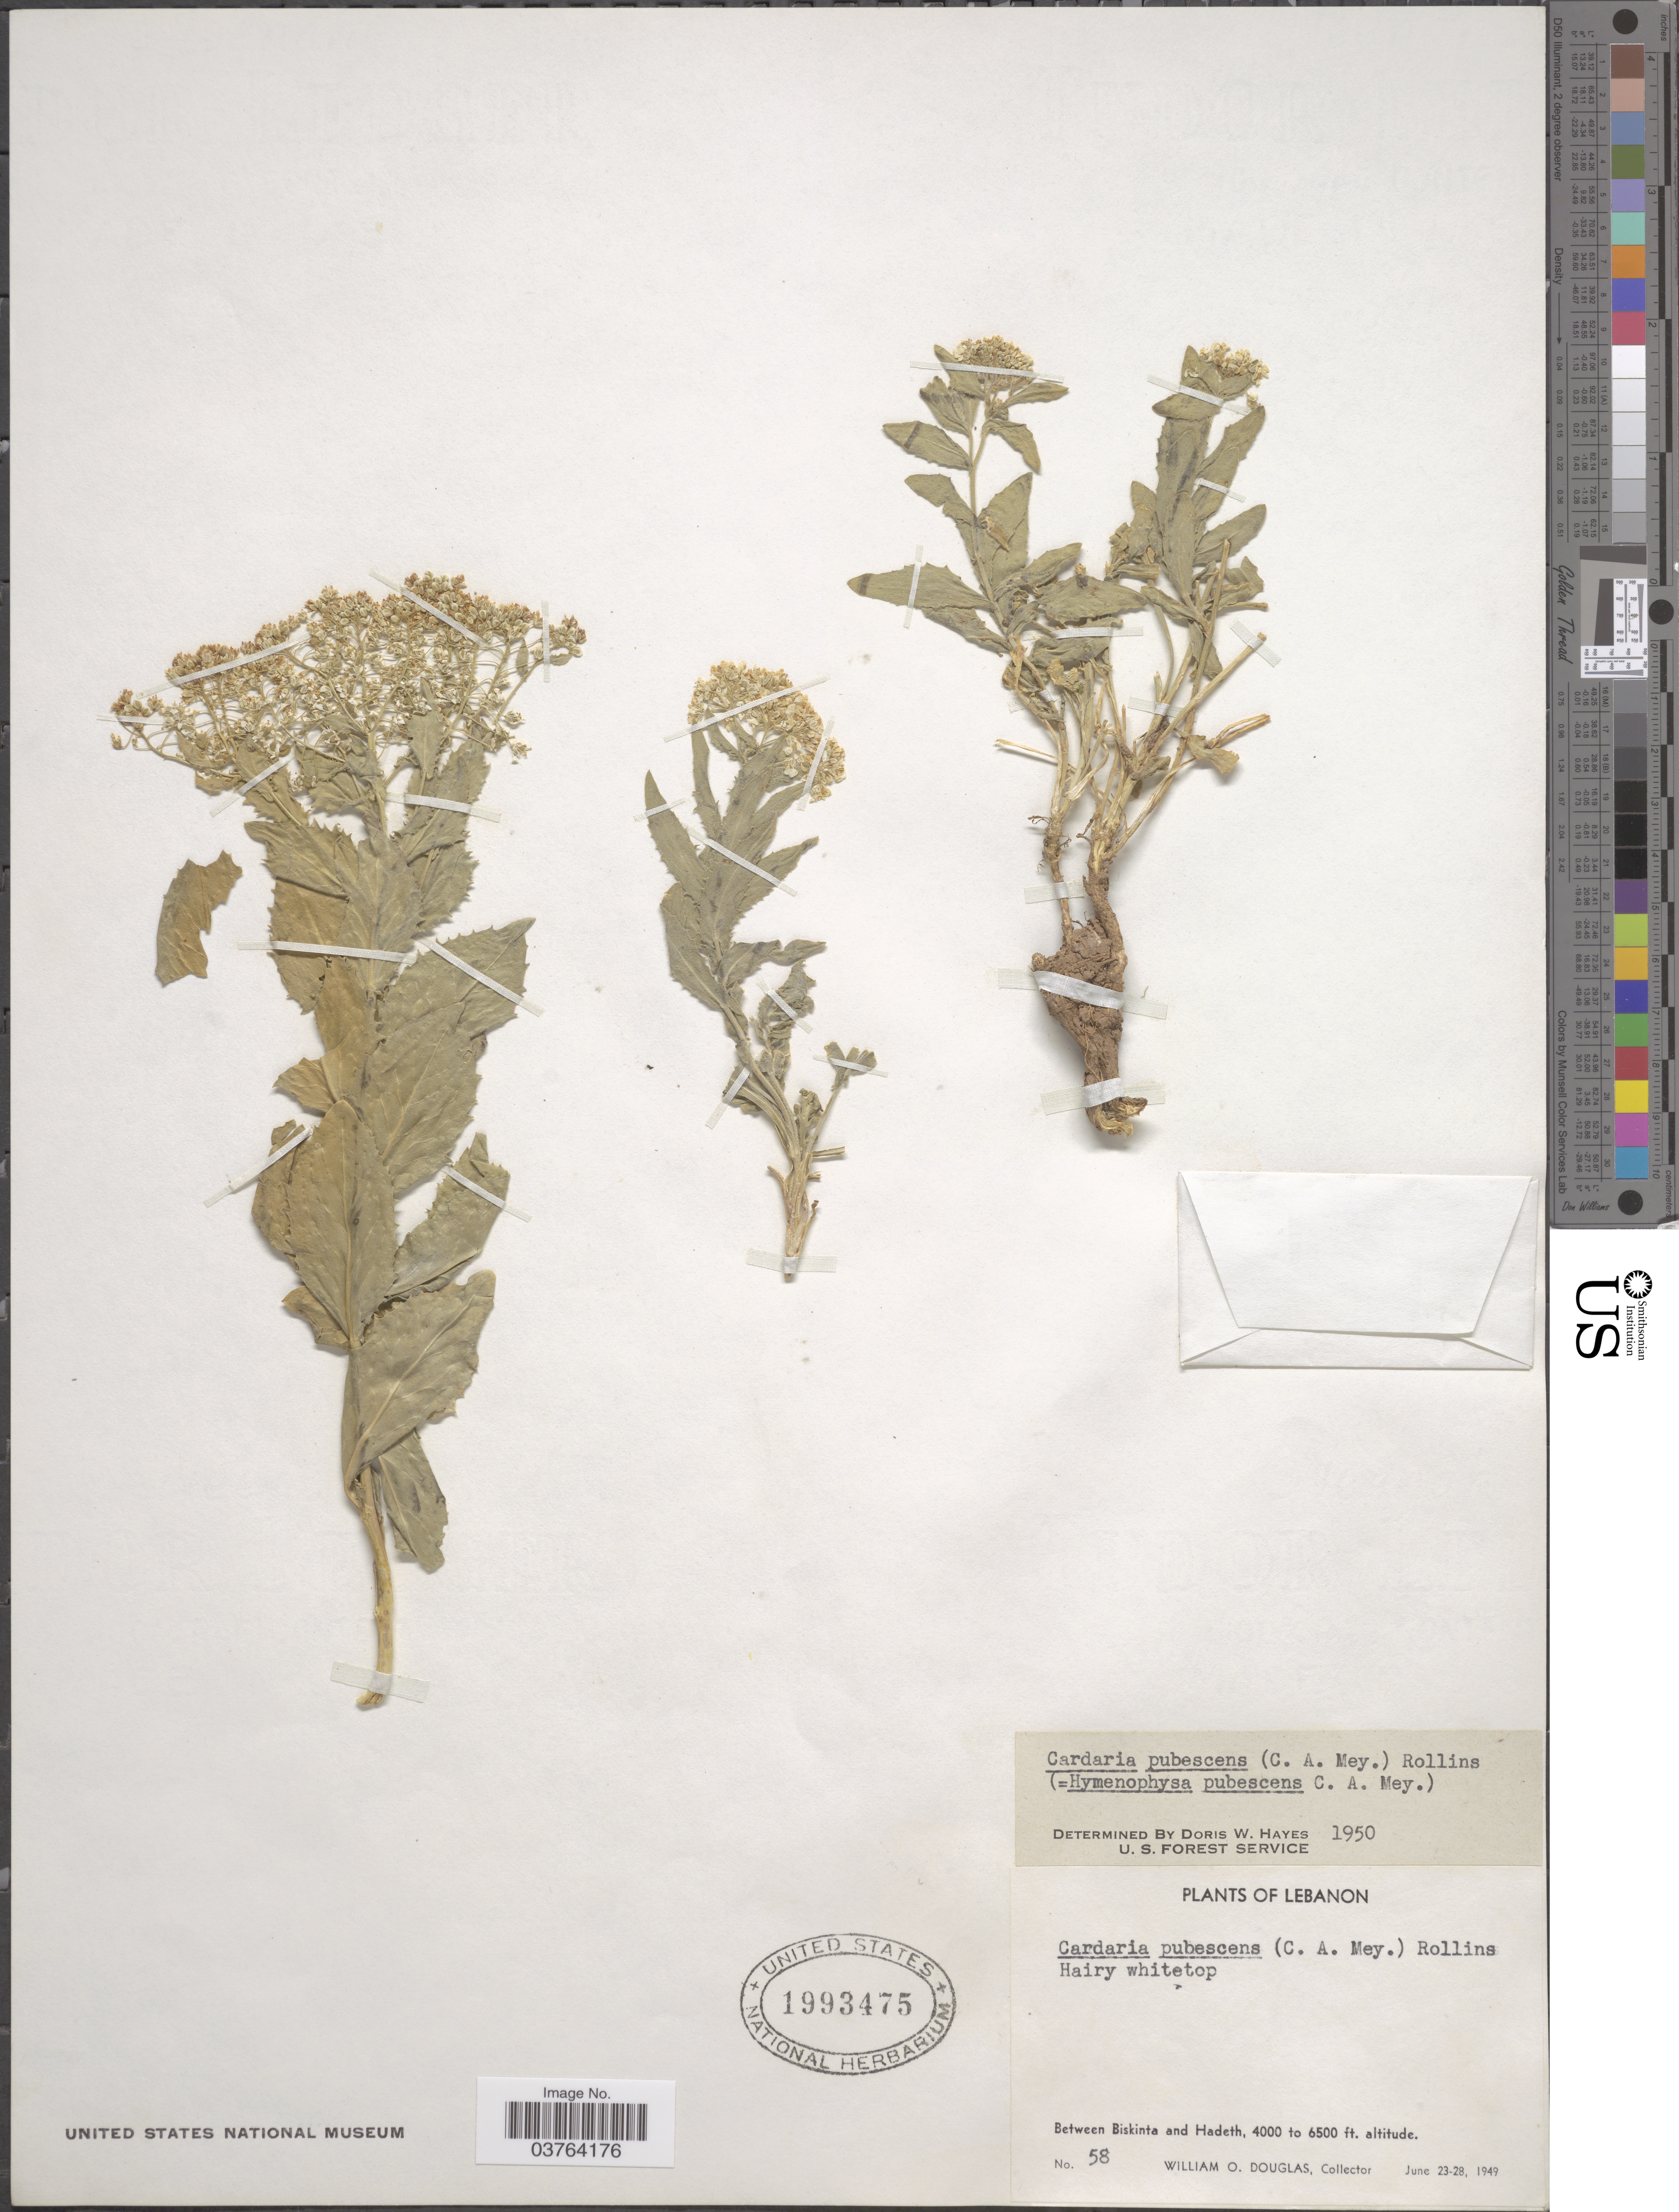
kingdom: Plantae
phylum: Tracheophyta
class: Magnoliopsida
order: Brassicales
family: Brassicaceae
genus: Lepidium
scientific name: Lepidium draba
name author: L.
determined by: Strong, M. T., (US), Smithsonian Institution - National Museum of Natural History (UNITED STATES)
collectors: W. Douglas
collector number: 58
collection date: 1949-06-23/1949-06-28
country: Lebanon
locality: Between Biskinta and Hadeth.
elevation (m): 1219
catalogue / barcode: US 1993475